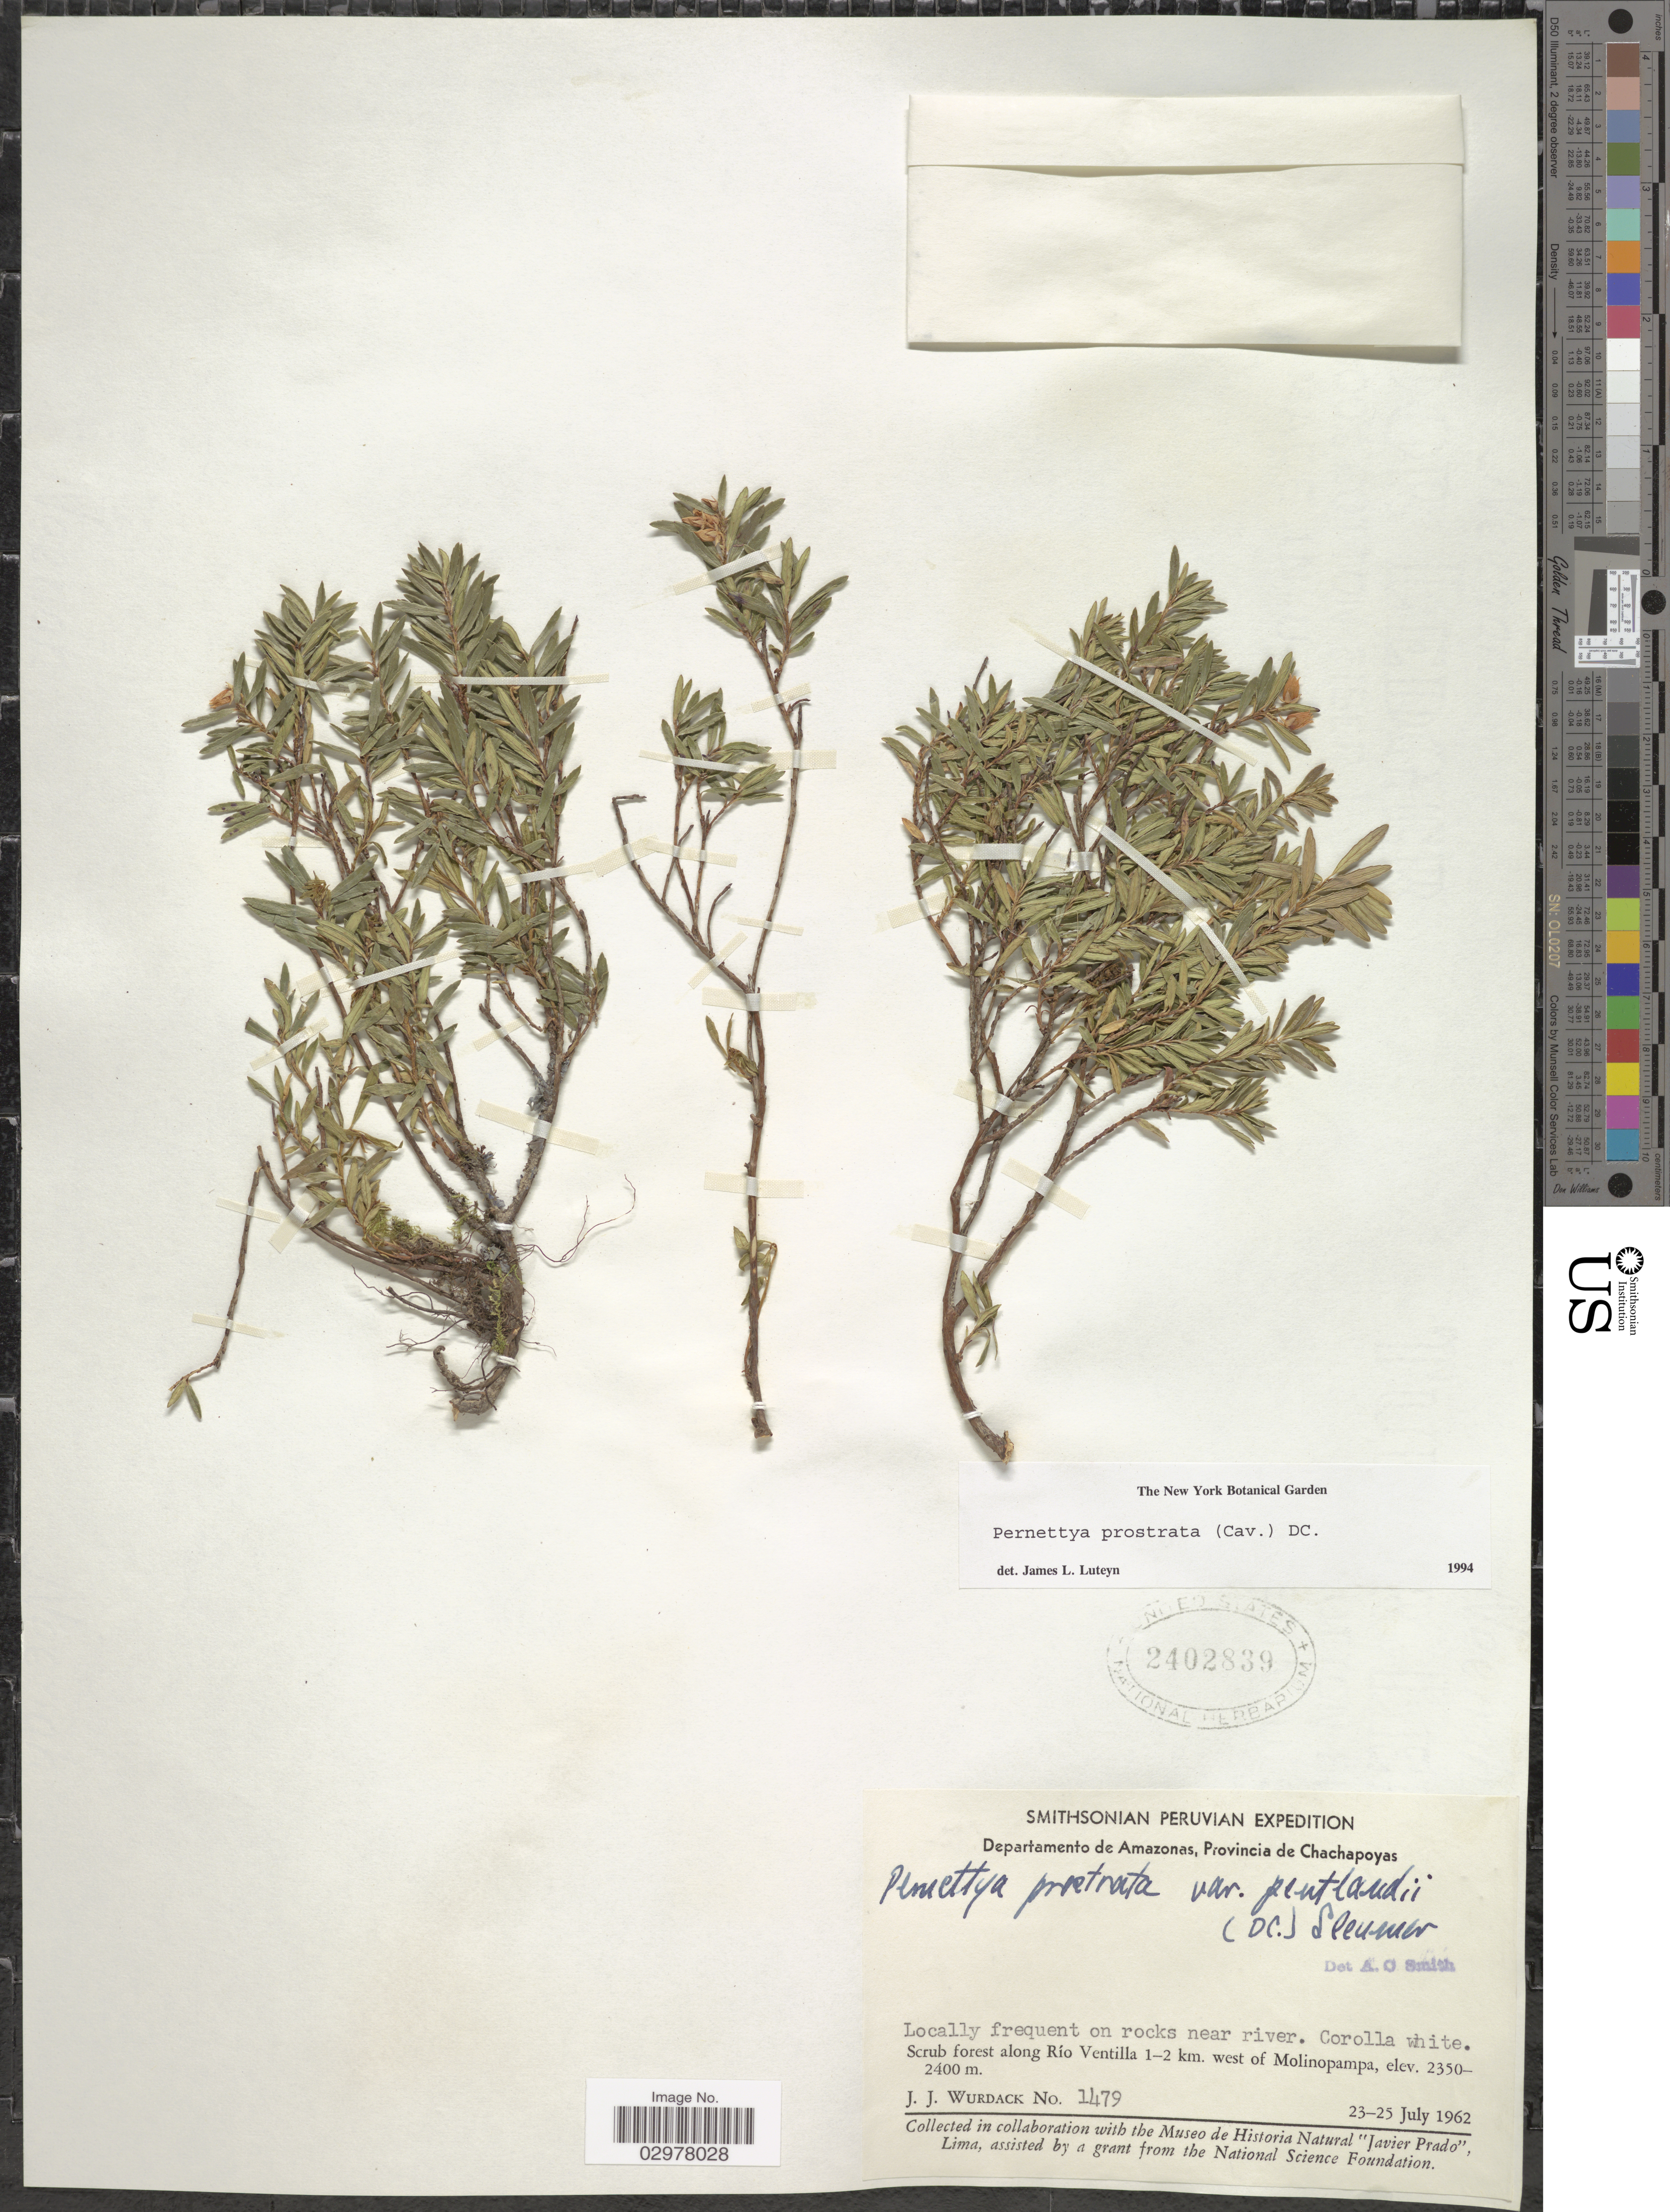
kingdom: Plantae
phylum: Tracheophyta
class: Magnoliopsida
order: Ericales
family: Ericaceae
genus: Pernettya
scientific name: Pernettya prostrata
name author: (Cav.) DC.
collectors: J. J. Wurdack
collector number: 1479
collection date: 1962-07-23/1962-07-25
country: Peru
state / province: Amazonas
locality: Departamento de Amazonas, Provincia de Chachapoyas. Along Río Ventilla 1-2 km. west of Molinopampa.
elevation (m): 2350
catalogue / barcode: US 2402839